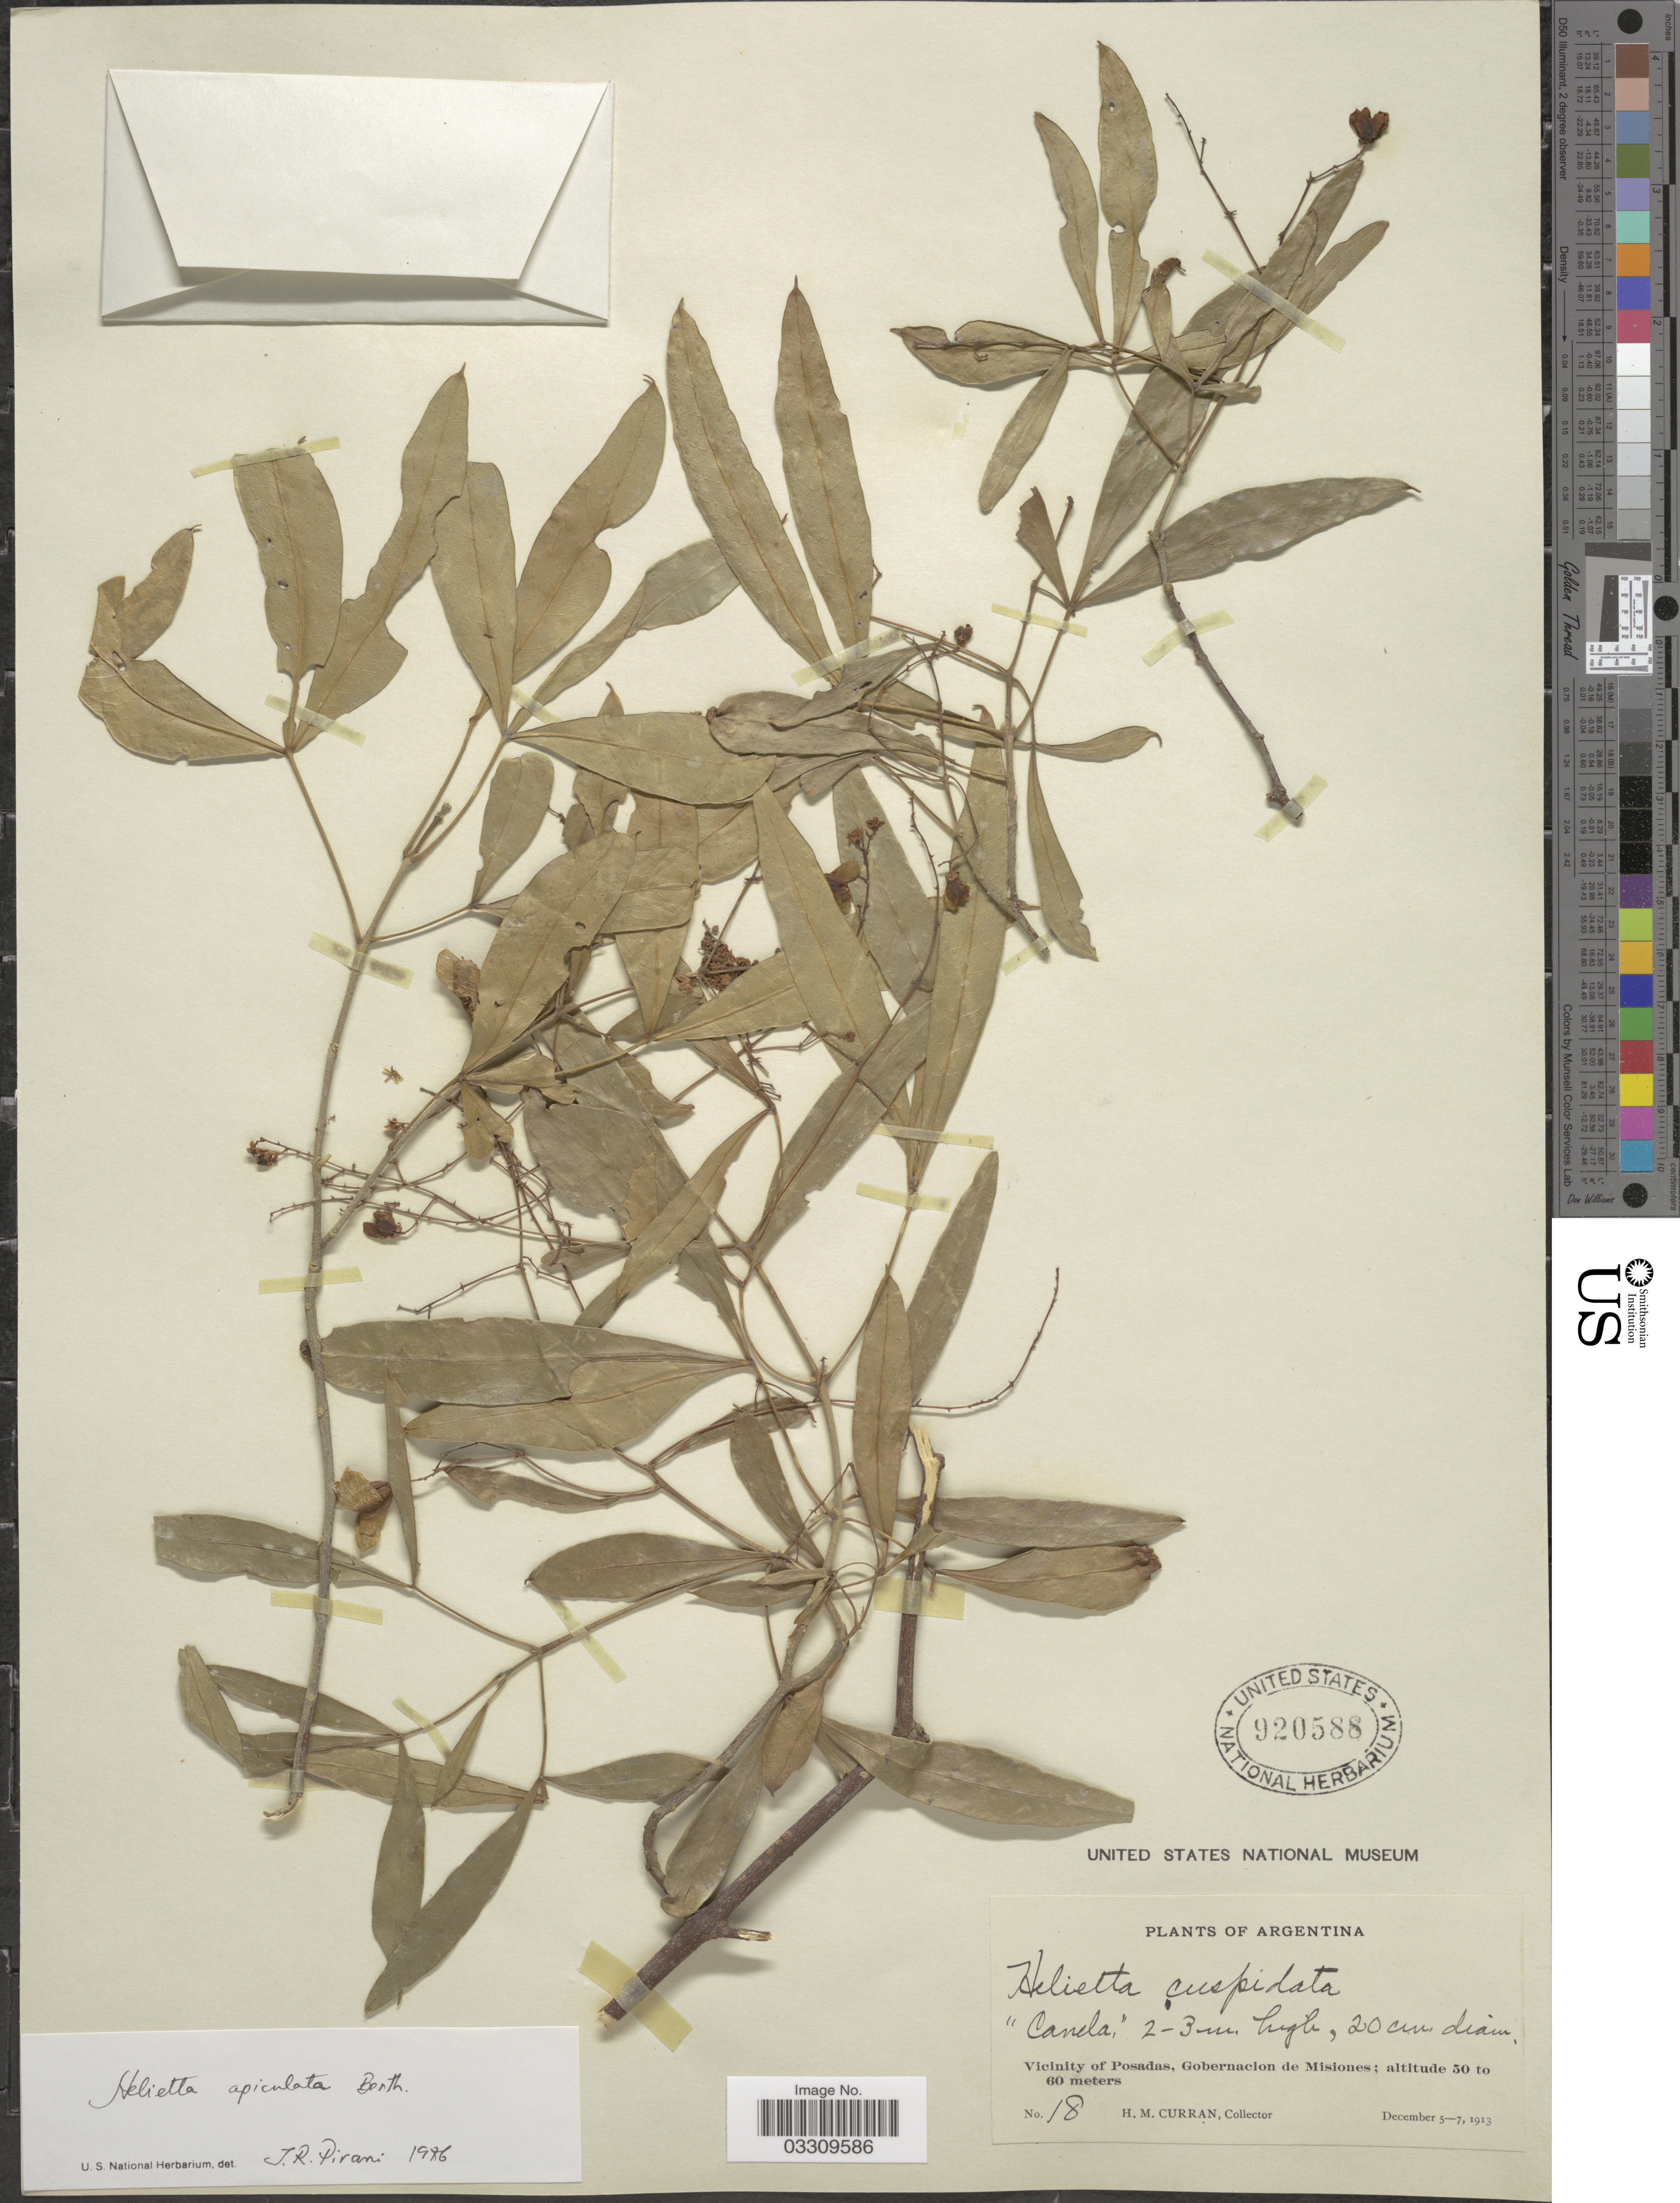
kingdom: Plantae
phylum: Tracheophyta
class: Liliopsida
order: Zingiberales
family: Zingiberaceae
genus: Amomum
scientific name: Amomum dealbatum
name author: Roxb.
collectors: H. M. Curran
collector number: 18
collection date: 1913-12-05/1913-12-07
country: Argentina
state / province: Misiones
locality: Vicinity of Posadas, Gobernacion de Misiones.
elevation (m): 50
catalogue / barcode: US 920588